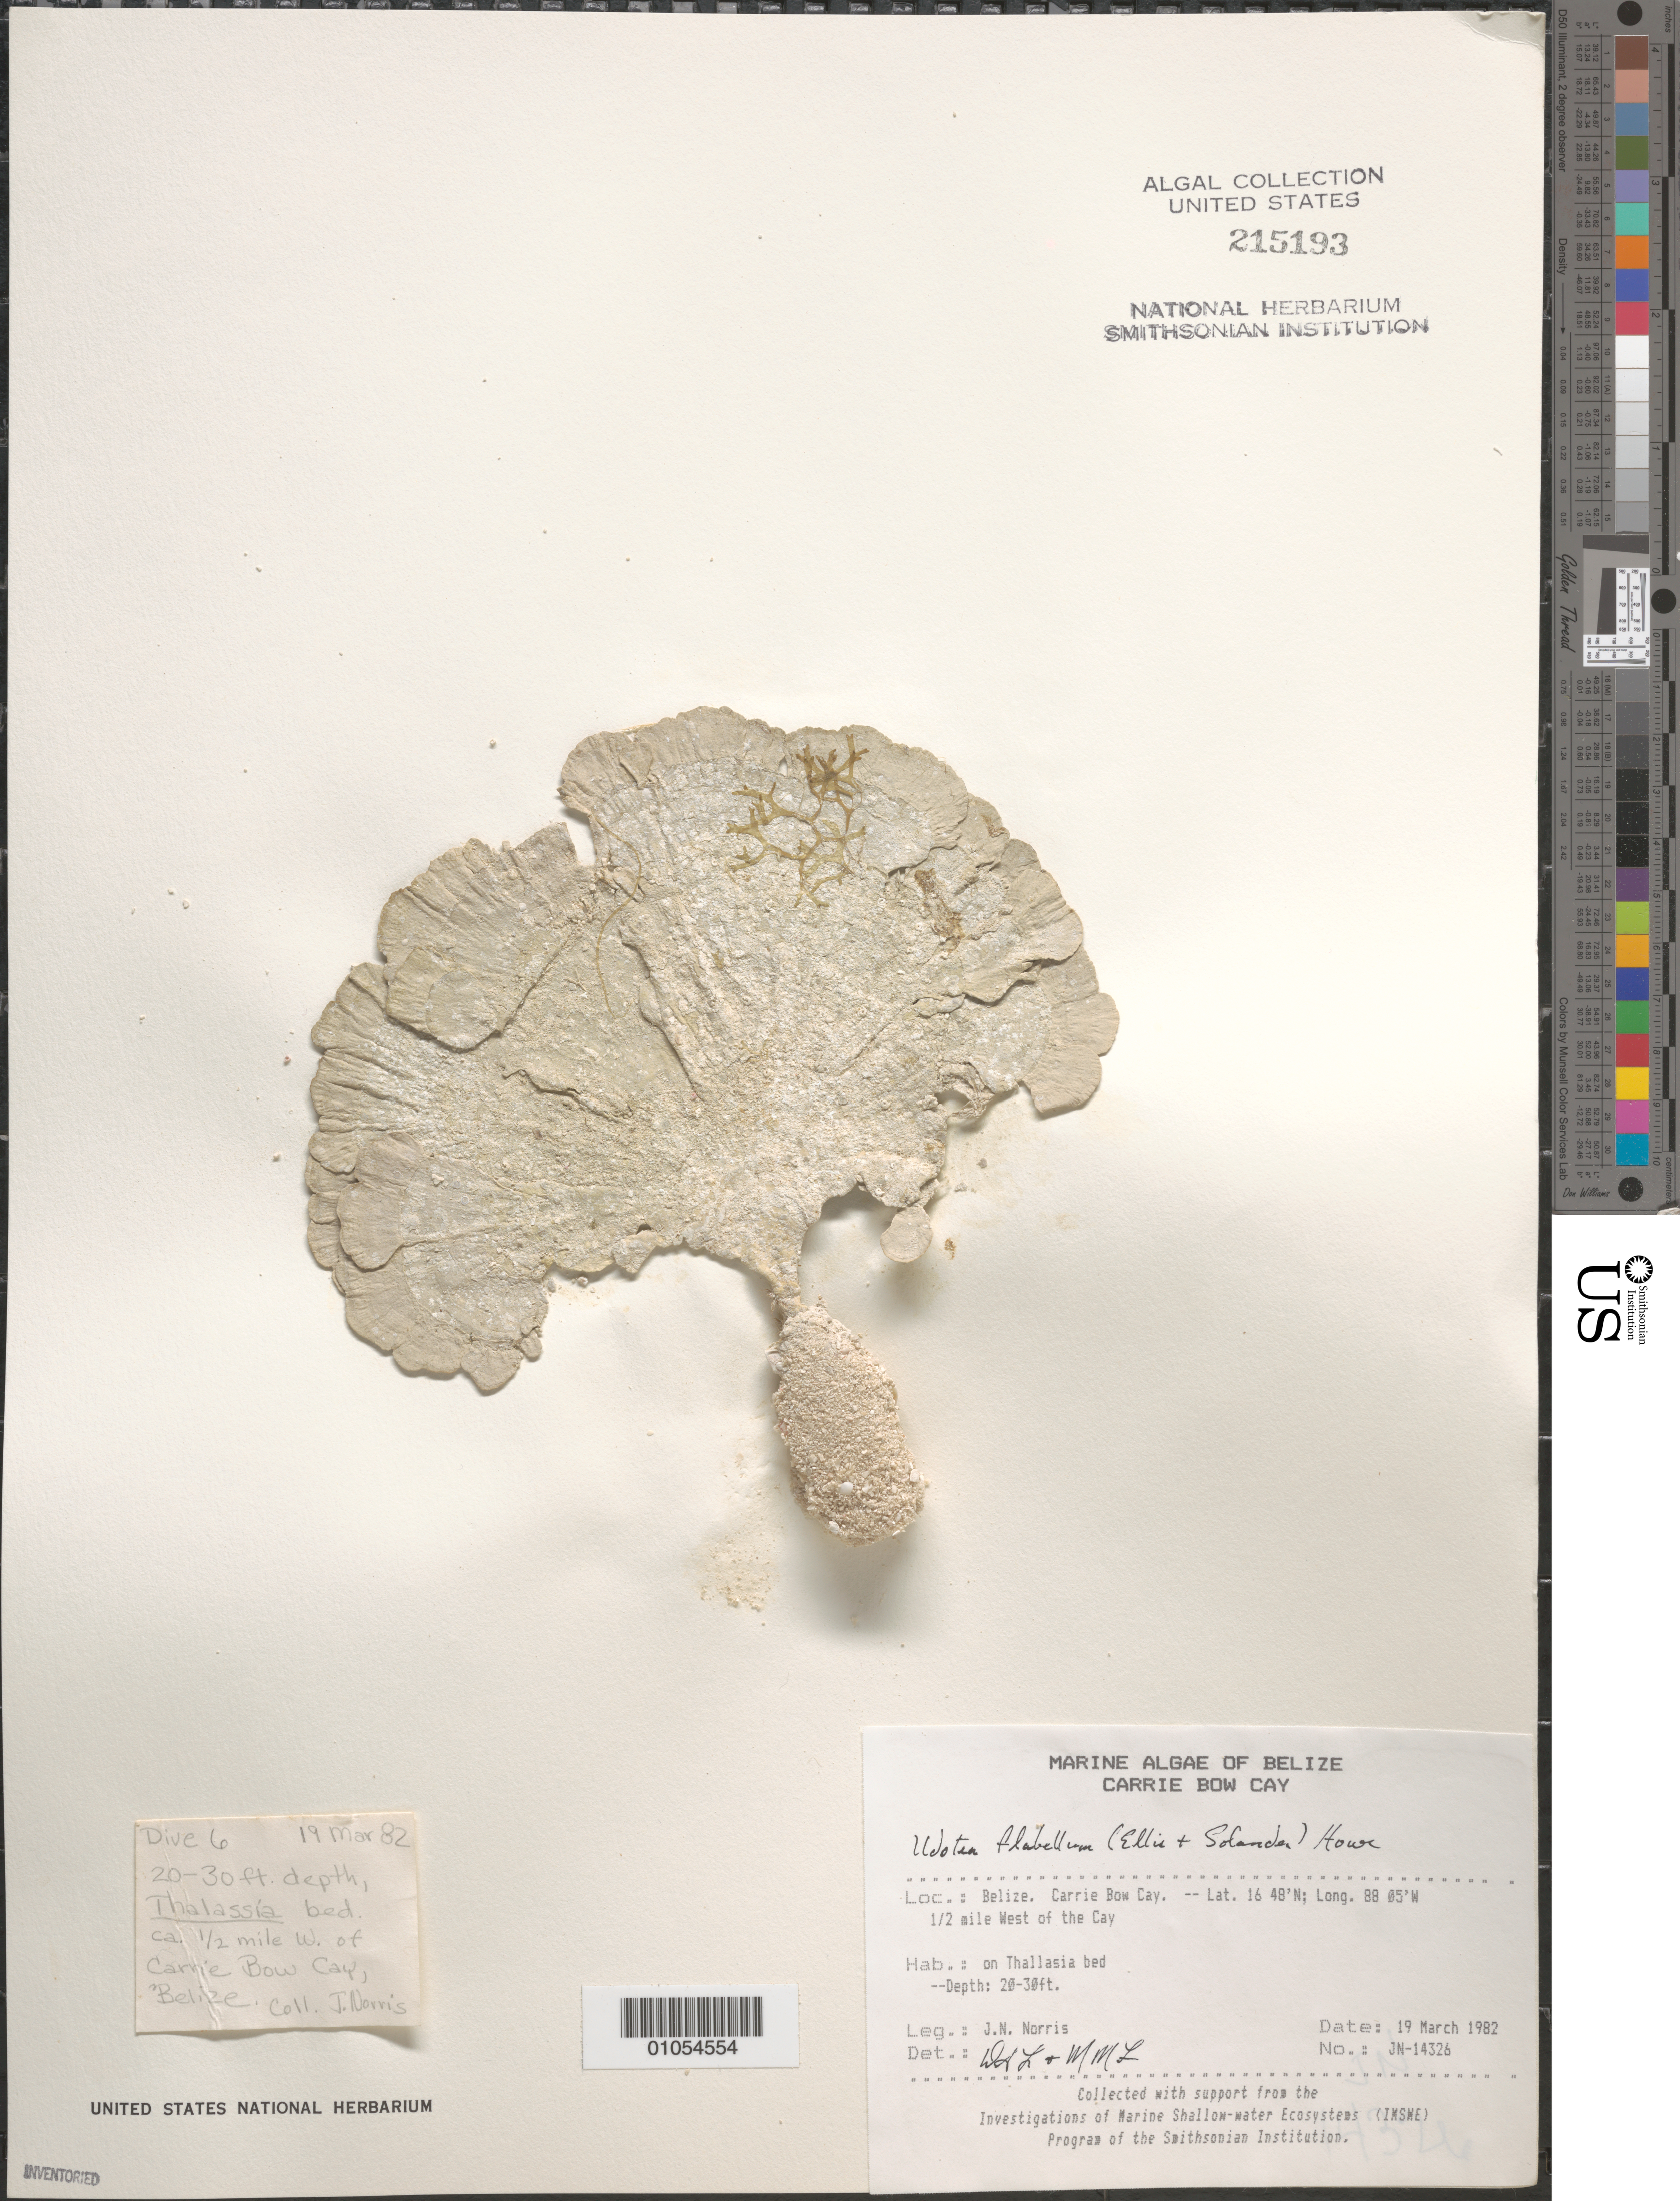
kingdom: Plantae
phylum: Chlorophyta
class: Ulvophyceae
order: Bryopsidales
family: Udoteaceae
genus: Udotea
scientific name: Udotea flabellum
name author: (J. Ellis & Sol.) M. Howe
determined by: Littler, D. S.; Littler, M. M.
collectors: J. N. Norris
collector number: JN-14326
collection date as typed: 19 Mar 1982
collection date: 1982-03-19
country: Belize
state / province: Stann Creek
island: Carrie Bow Cay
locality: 1/2 mile west of Carrie Bow Cay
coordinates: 16 48'N, 88 05'W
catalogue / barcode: US 215193